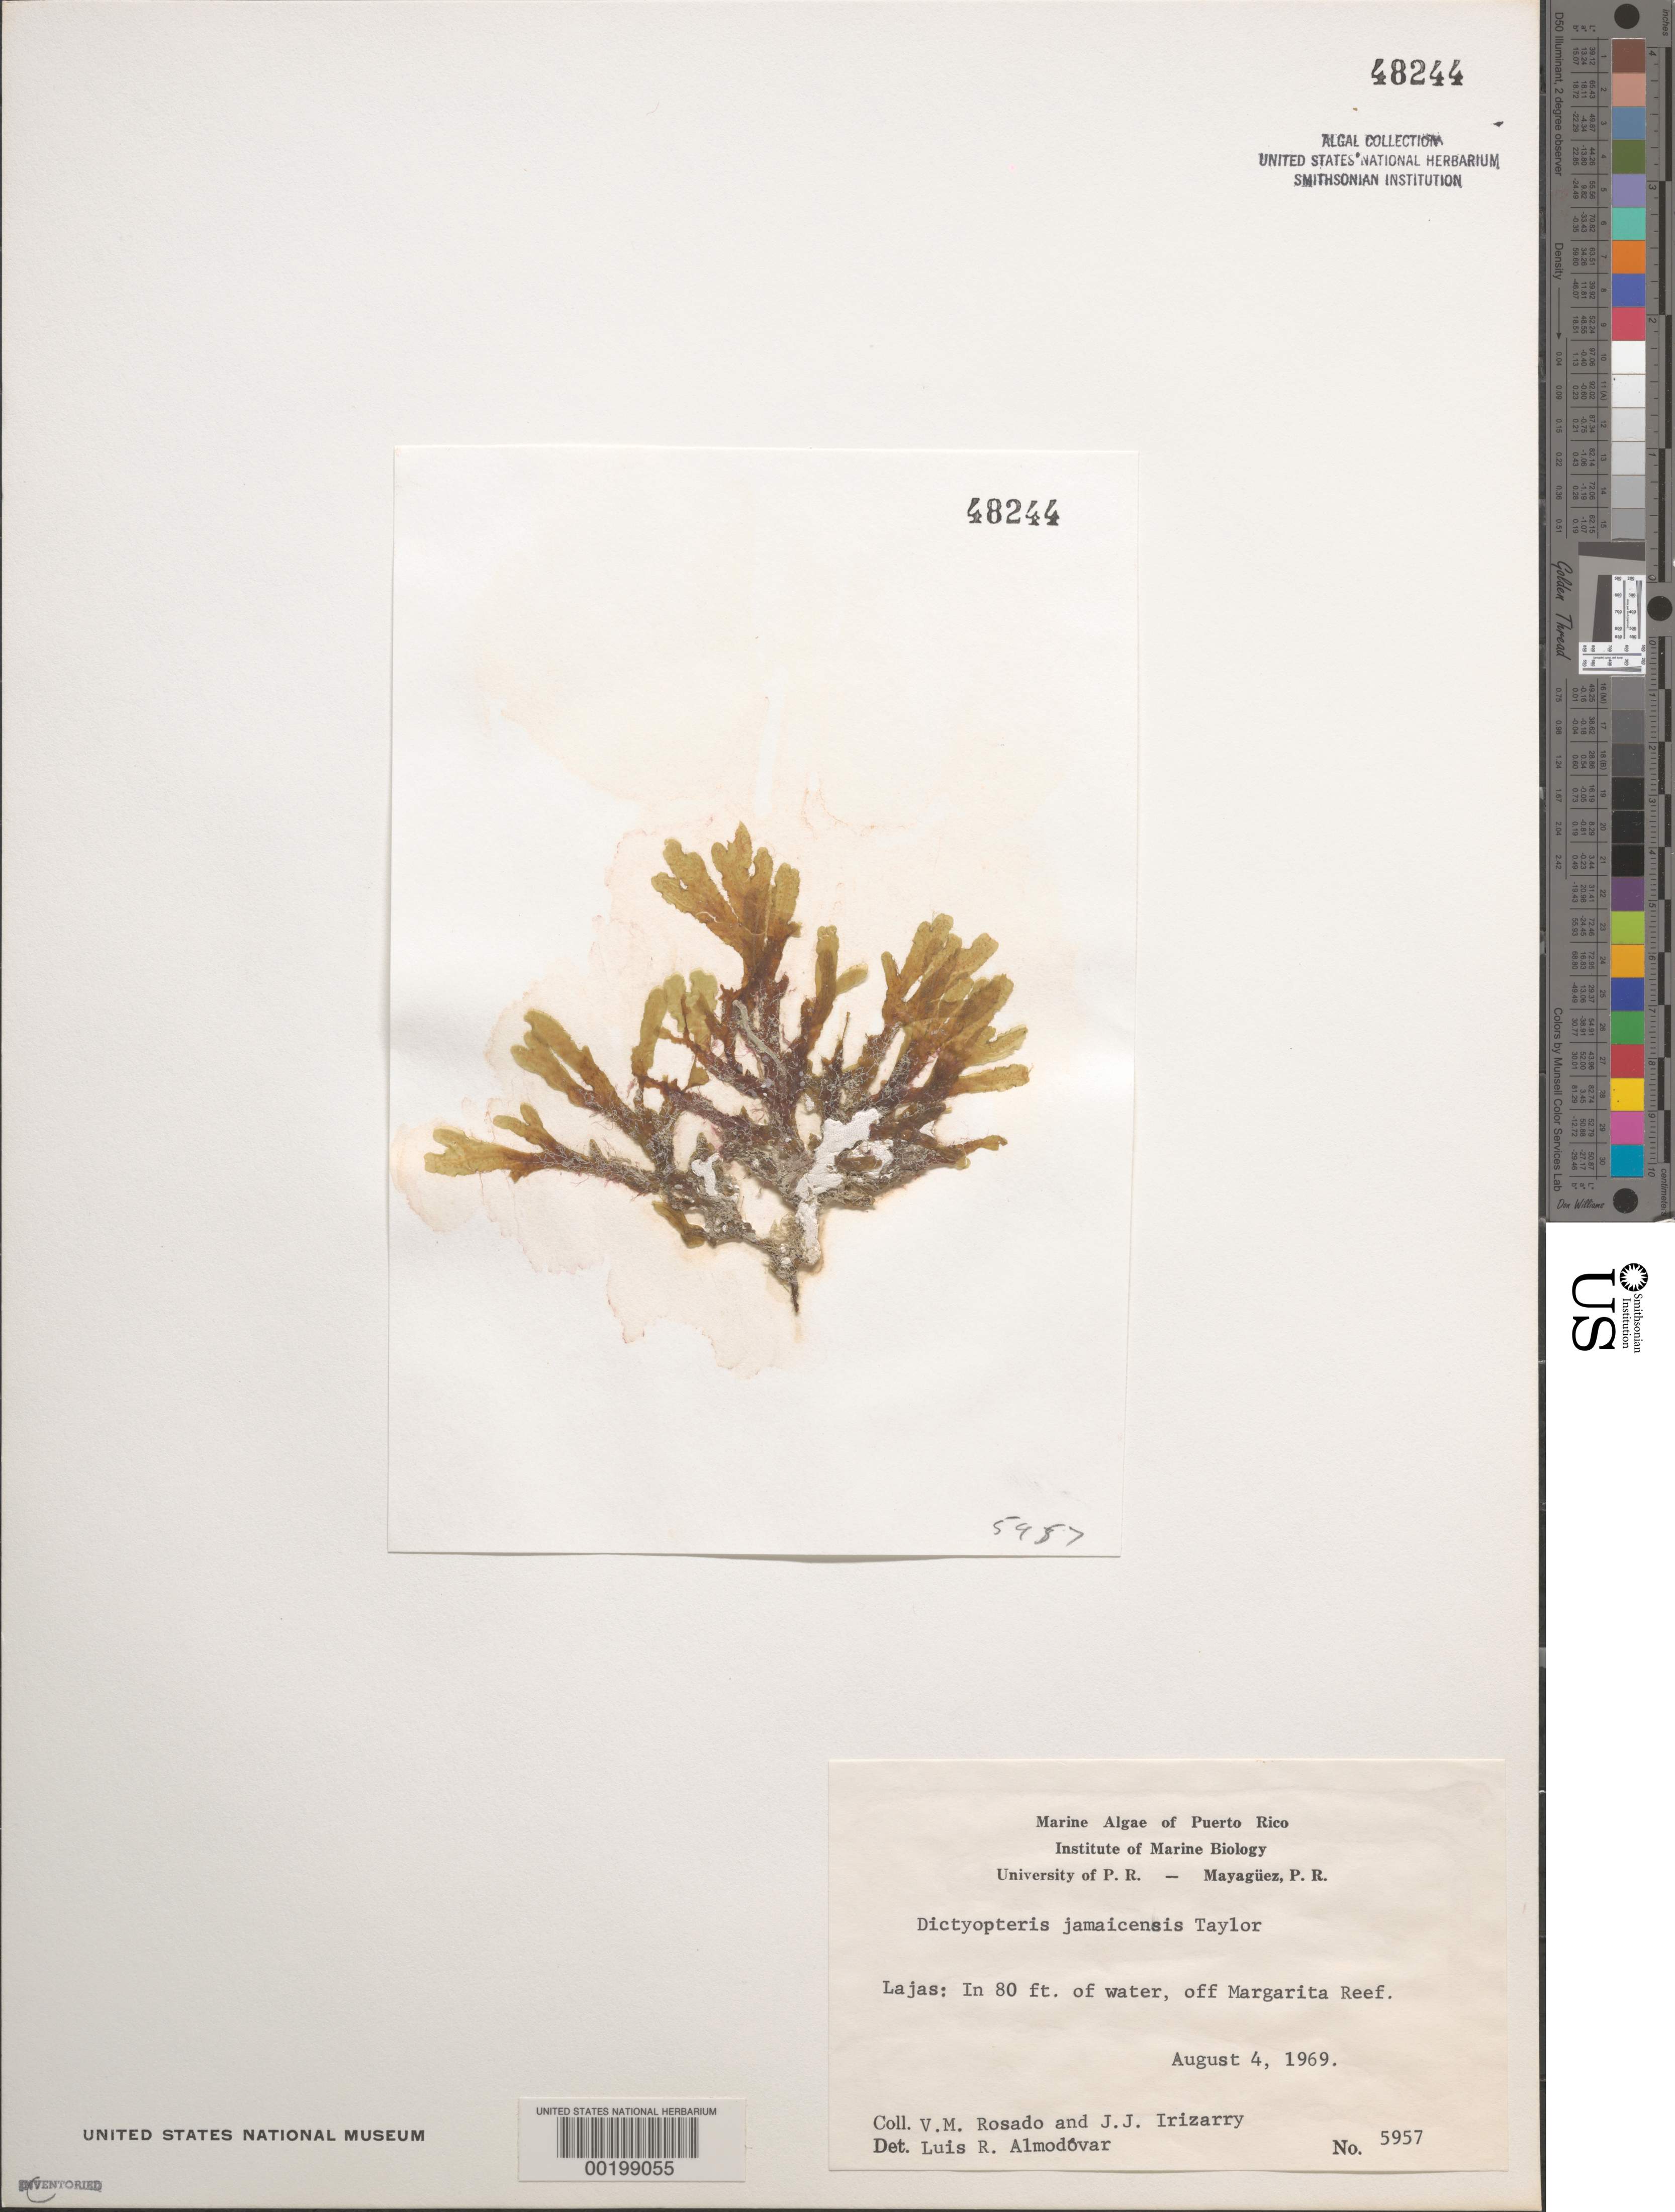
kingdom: Chromista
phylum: Ochrophyta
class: Phaeophyceae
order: Dictyotales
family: Dictyotaceae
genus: Dictyopteris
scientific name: Dictyopteris jamaicensis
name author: W.R. Taylor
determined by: Almodovar, L. R.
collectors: V. Rosado & J. Irizarry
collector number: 5957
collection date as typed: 04 Aug 1969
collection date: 1969-08-04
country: Puerto Rico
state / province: Lajas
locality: Off Margarita Reef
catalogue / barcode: US 48244